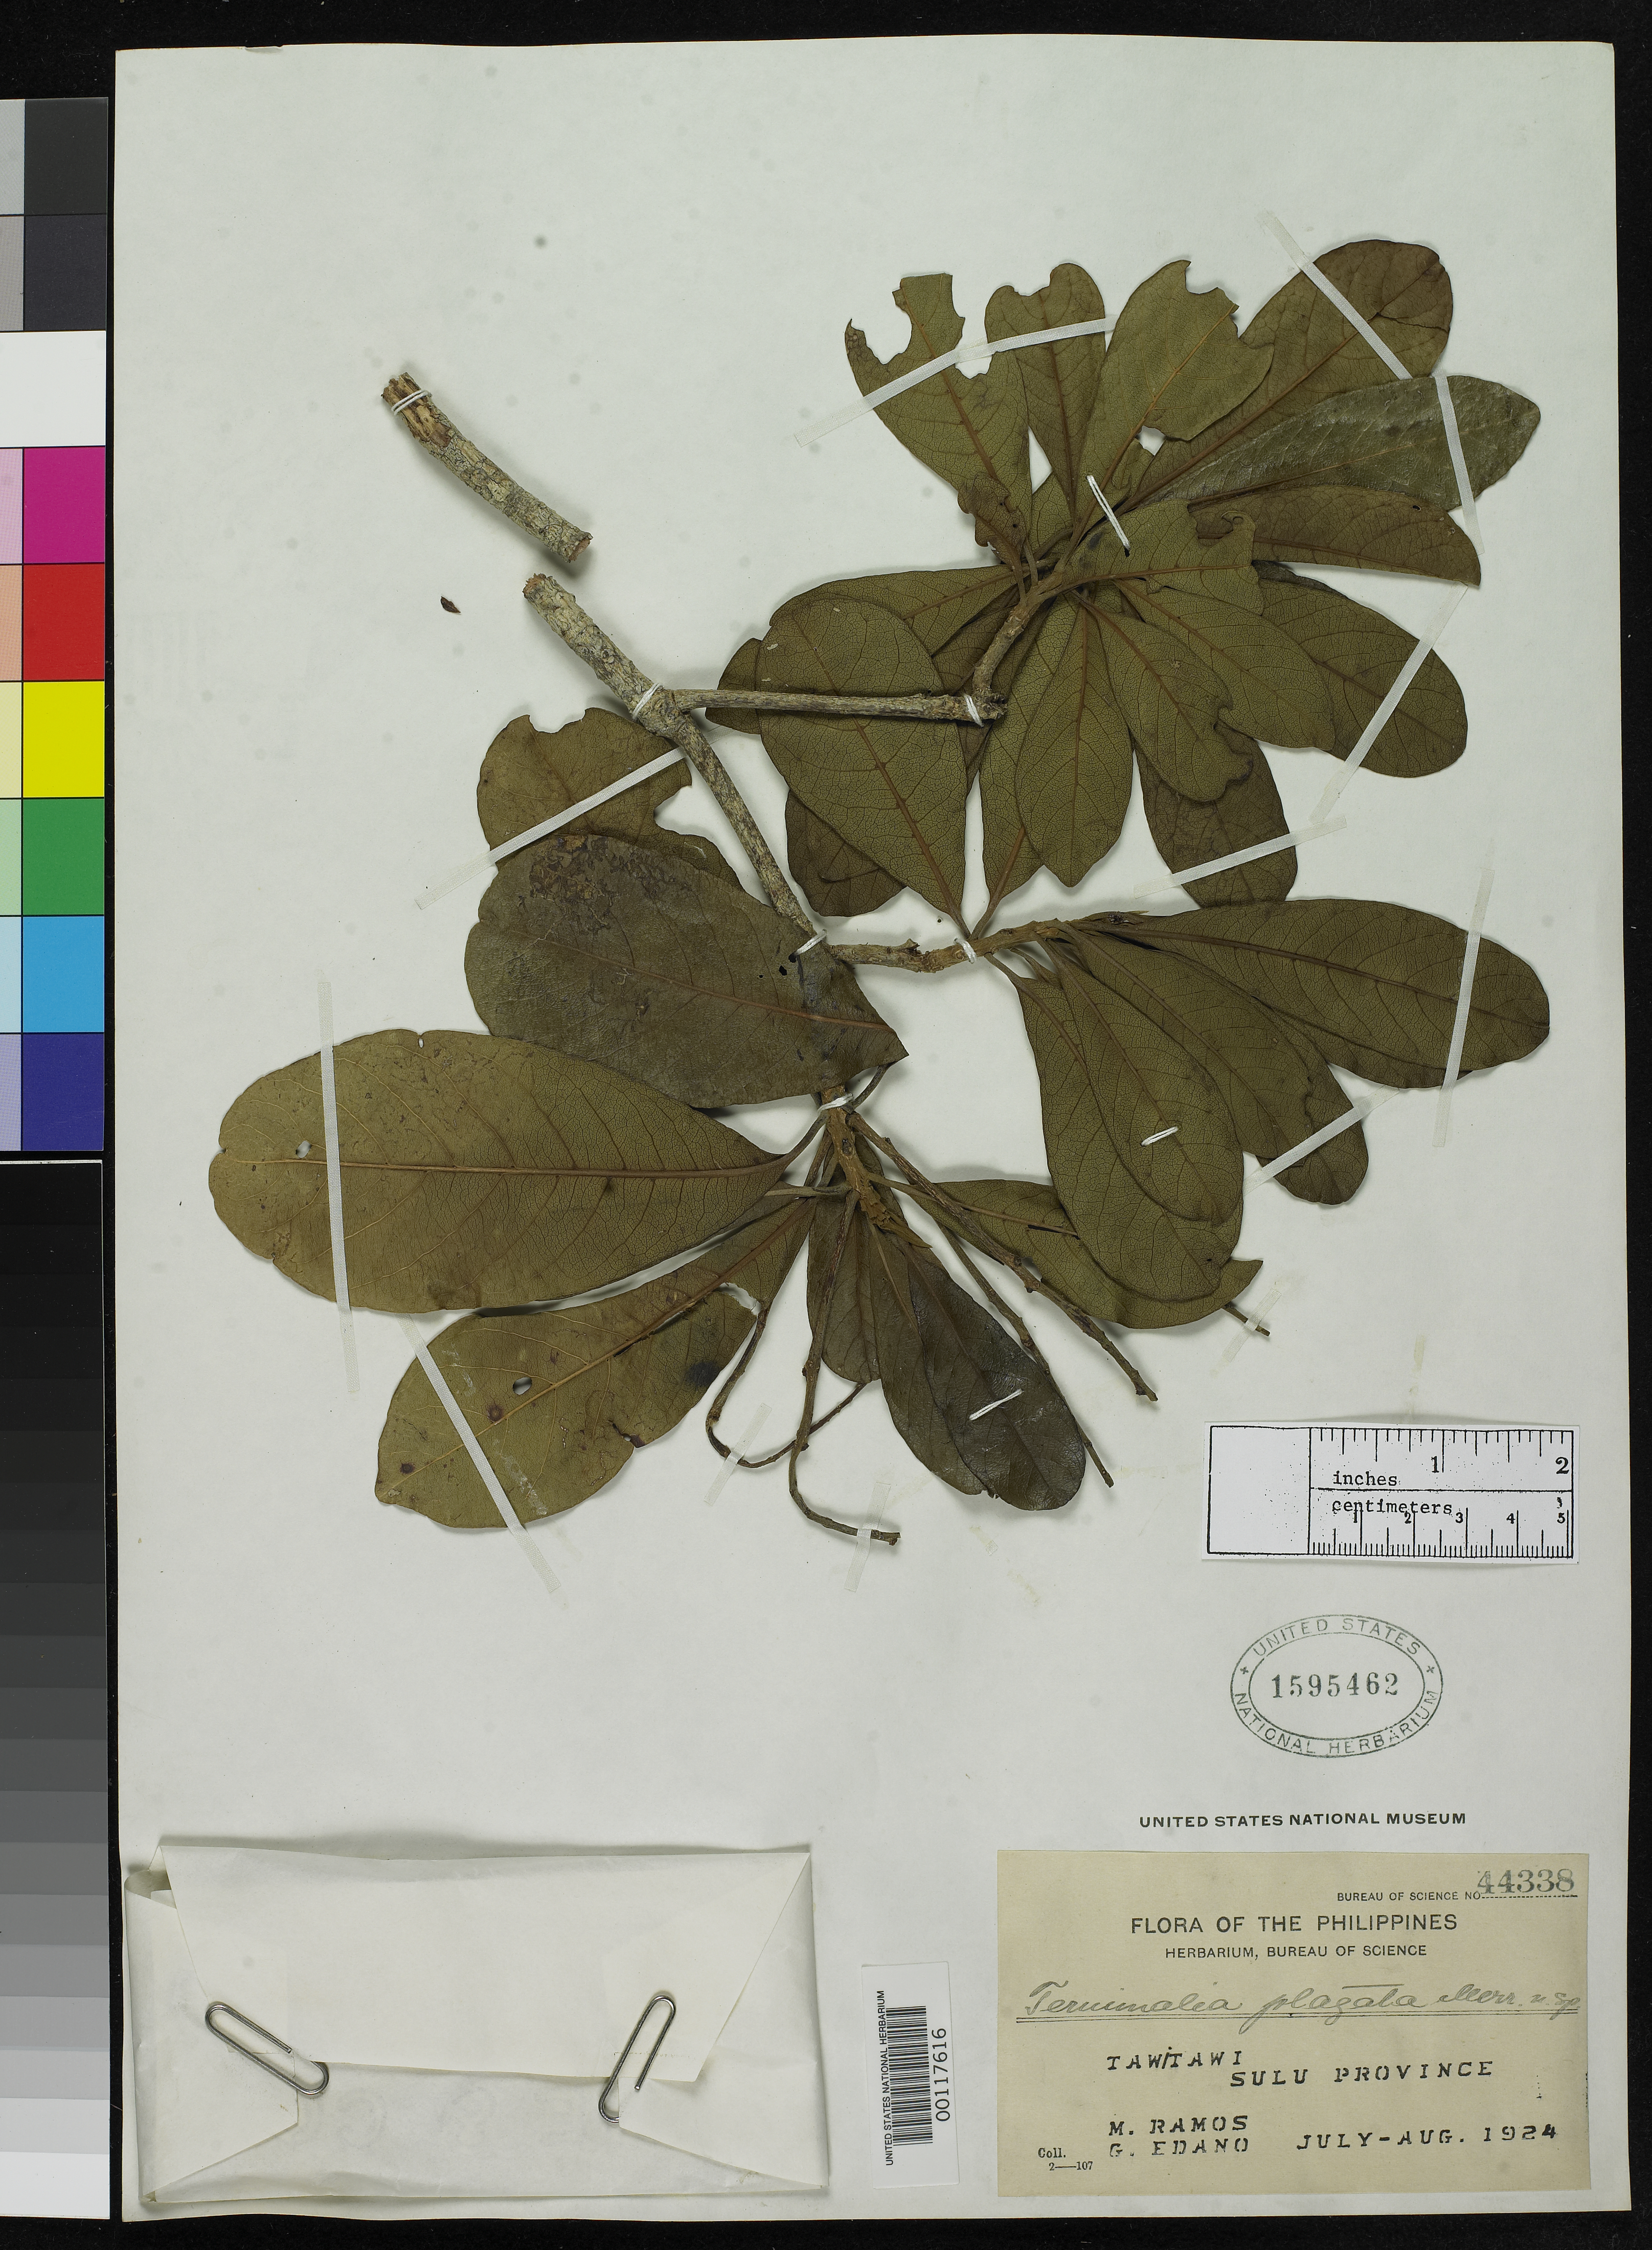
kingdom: Plantae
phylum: Tracheophyta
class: Magnoliopsida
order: Myrtales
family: Combretaceae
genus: Terminalia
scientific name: Terminalia plagata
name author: Merr.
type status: Isotype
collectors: M. Ramos & G. E. Edaño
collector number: Bur. Sci. 44338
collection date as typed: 31 Jul 1924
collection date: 1924-07-31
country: Philippines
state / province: Muslim Mindanao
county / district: Sulu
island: Bilitan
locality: South of Tawitawi. [Sulu Arch.]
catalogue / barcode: US 1595462